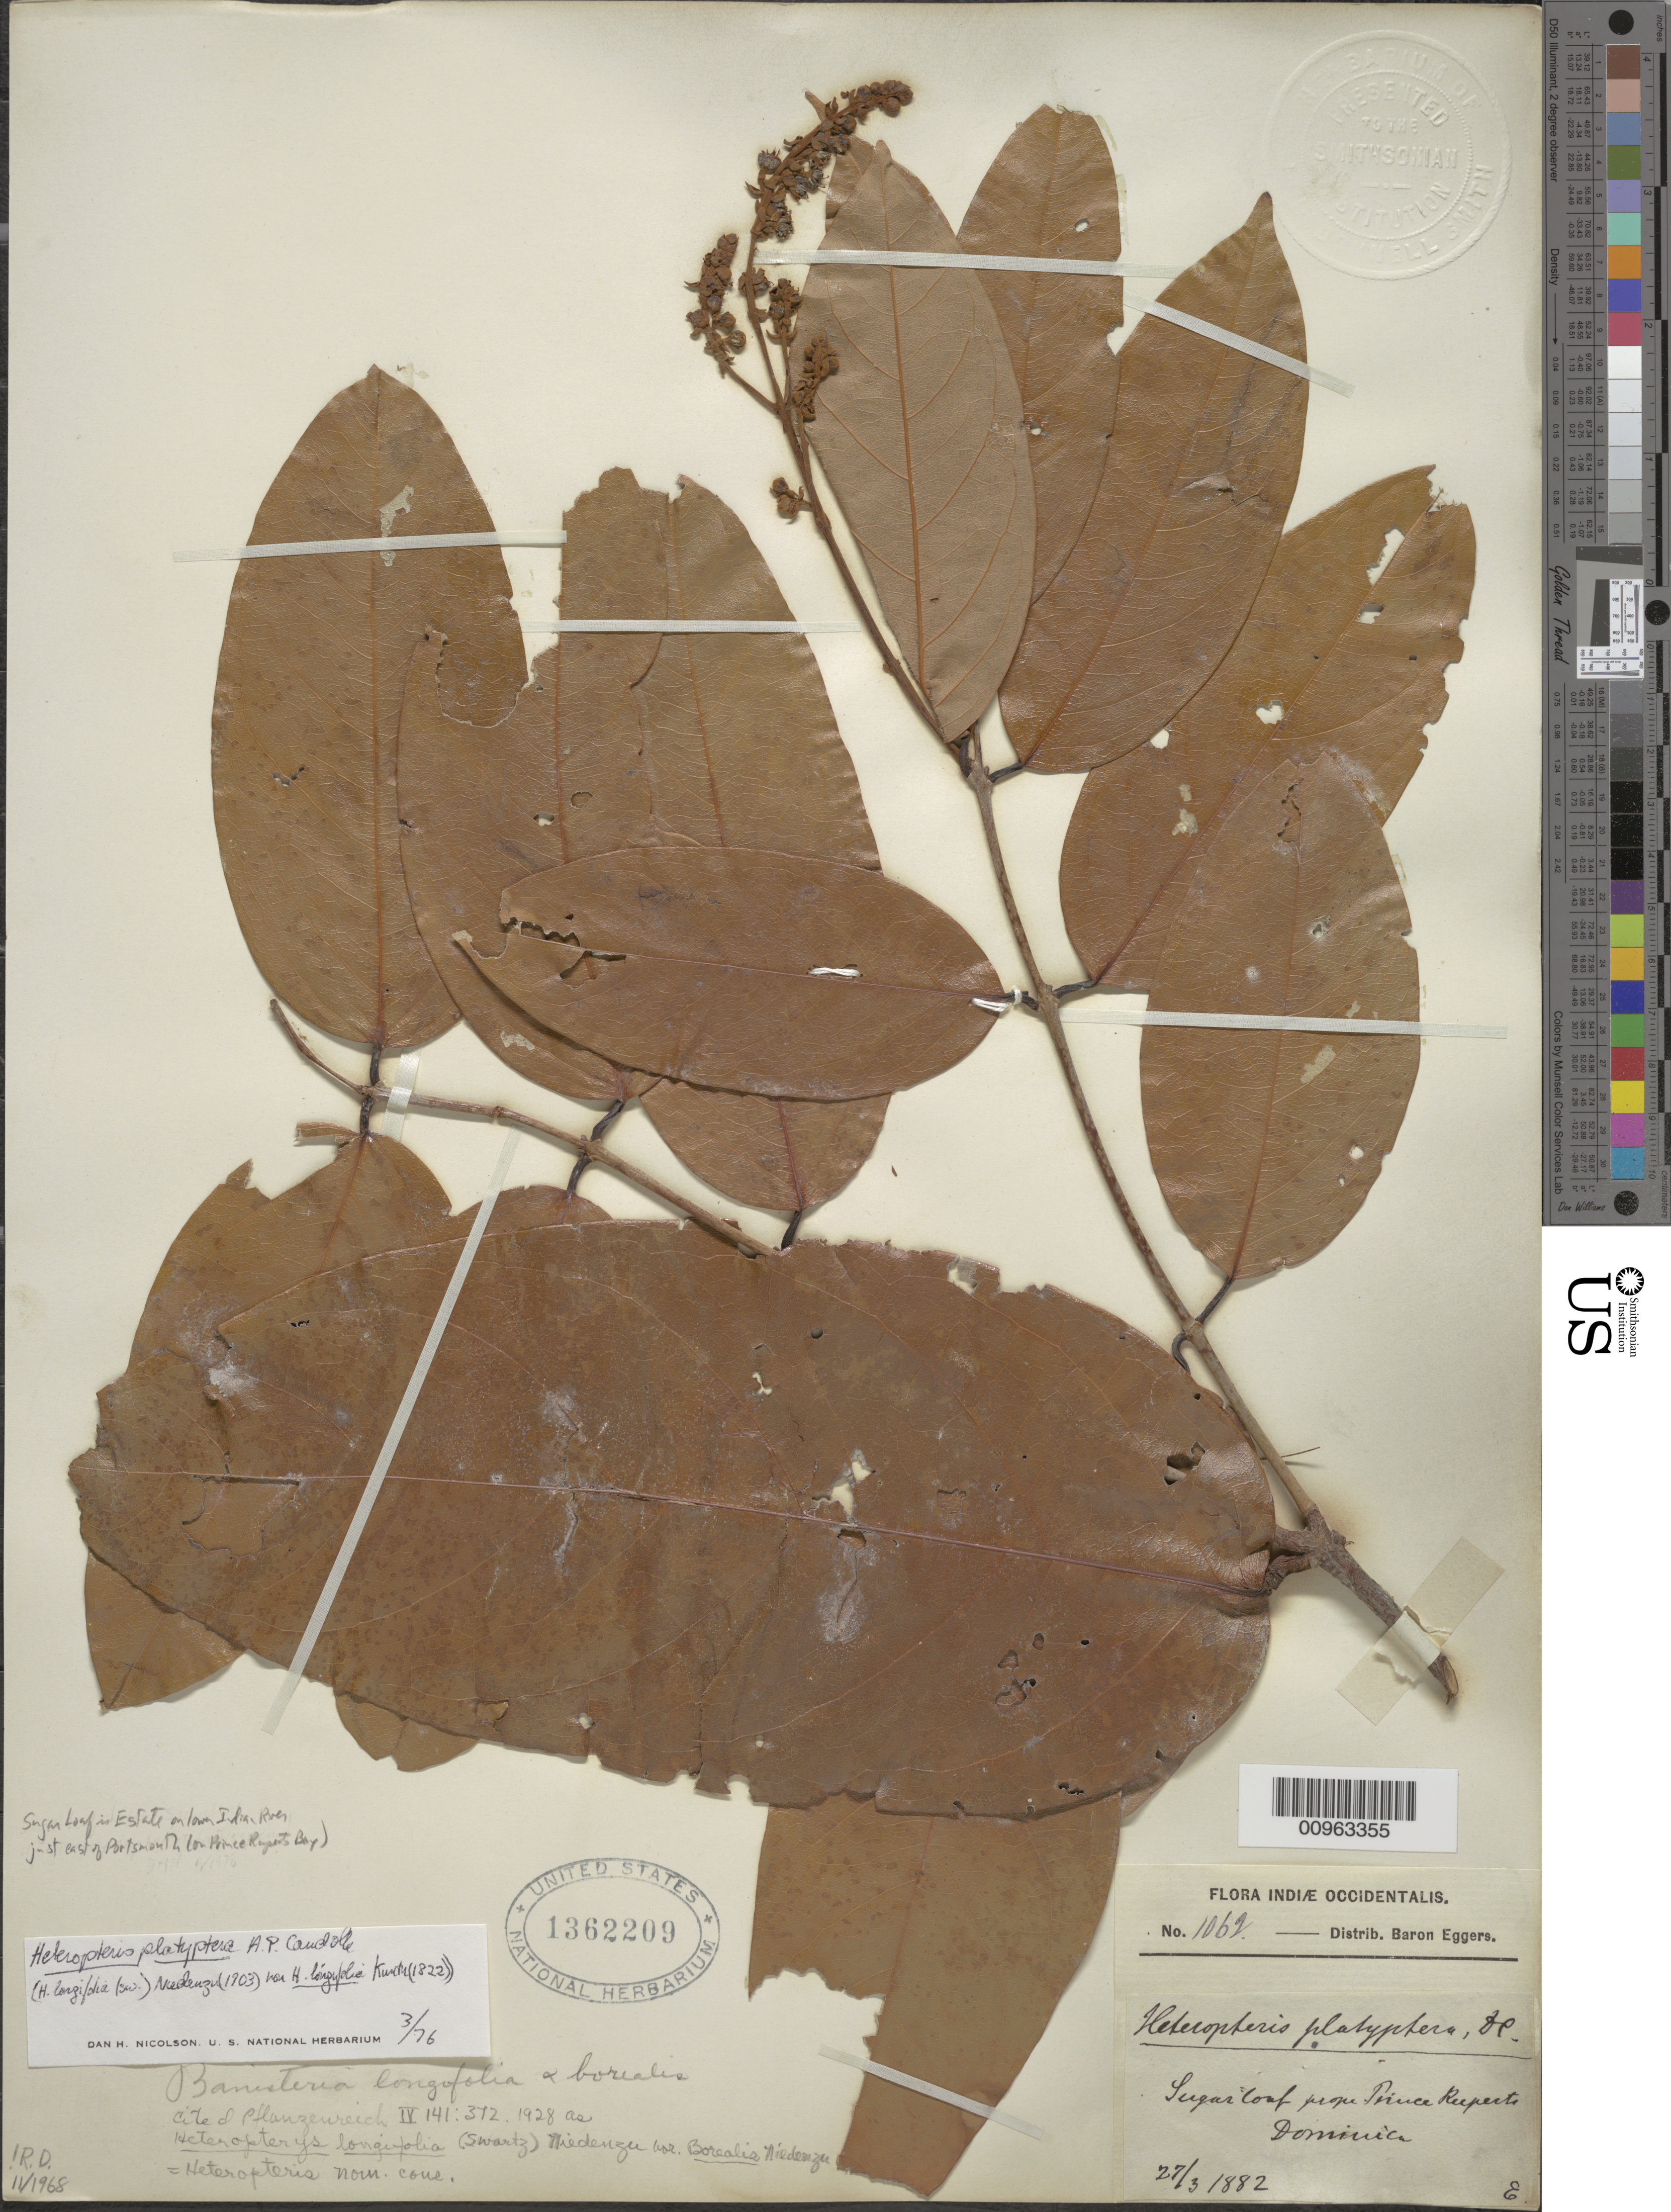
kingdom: Plantae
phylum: Tracheophyta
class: Magnoliopsida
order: Malpighiales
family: Malpighiaceae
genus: Heteropterys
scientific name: Heteropterys platyptera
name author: DC.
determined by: Nicolson, Dan H.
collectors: H. F. A. von Eggers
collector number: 1062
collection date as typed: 27 Mar 1882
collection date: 1882-03-27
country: Dominica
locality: Sugar Loaf, prope Prince Ruperts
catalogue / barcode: US 1362209